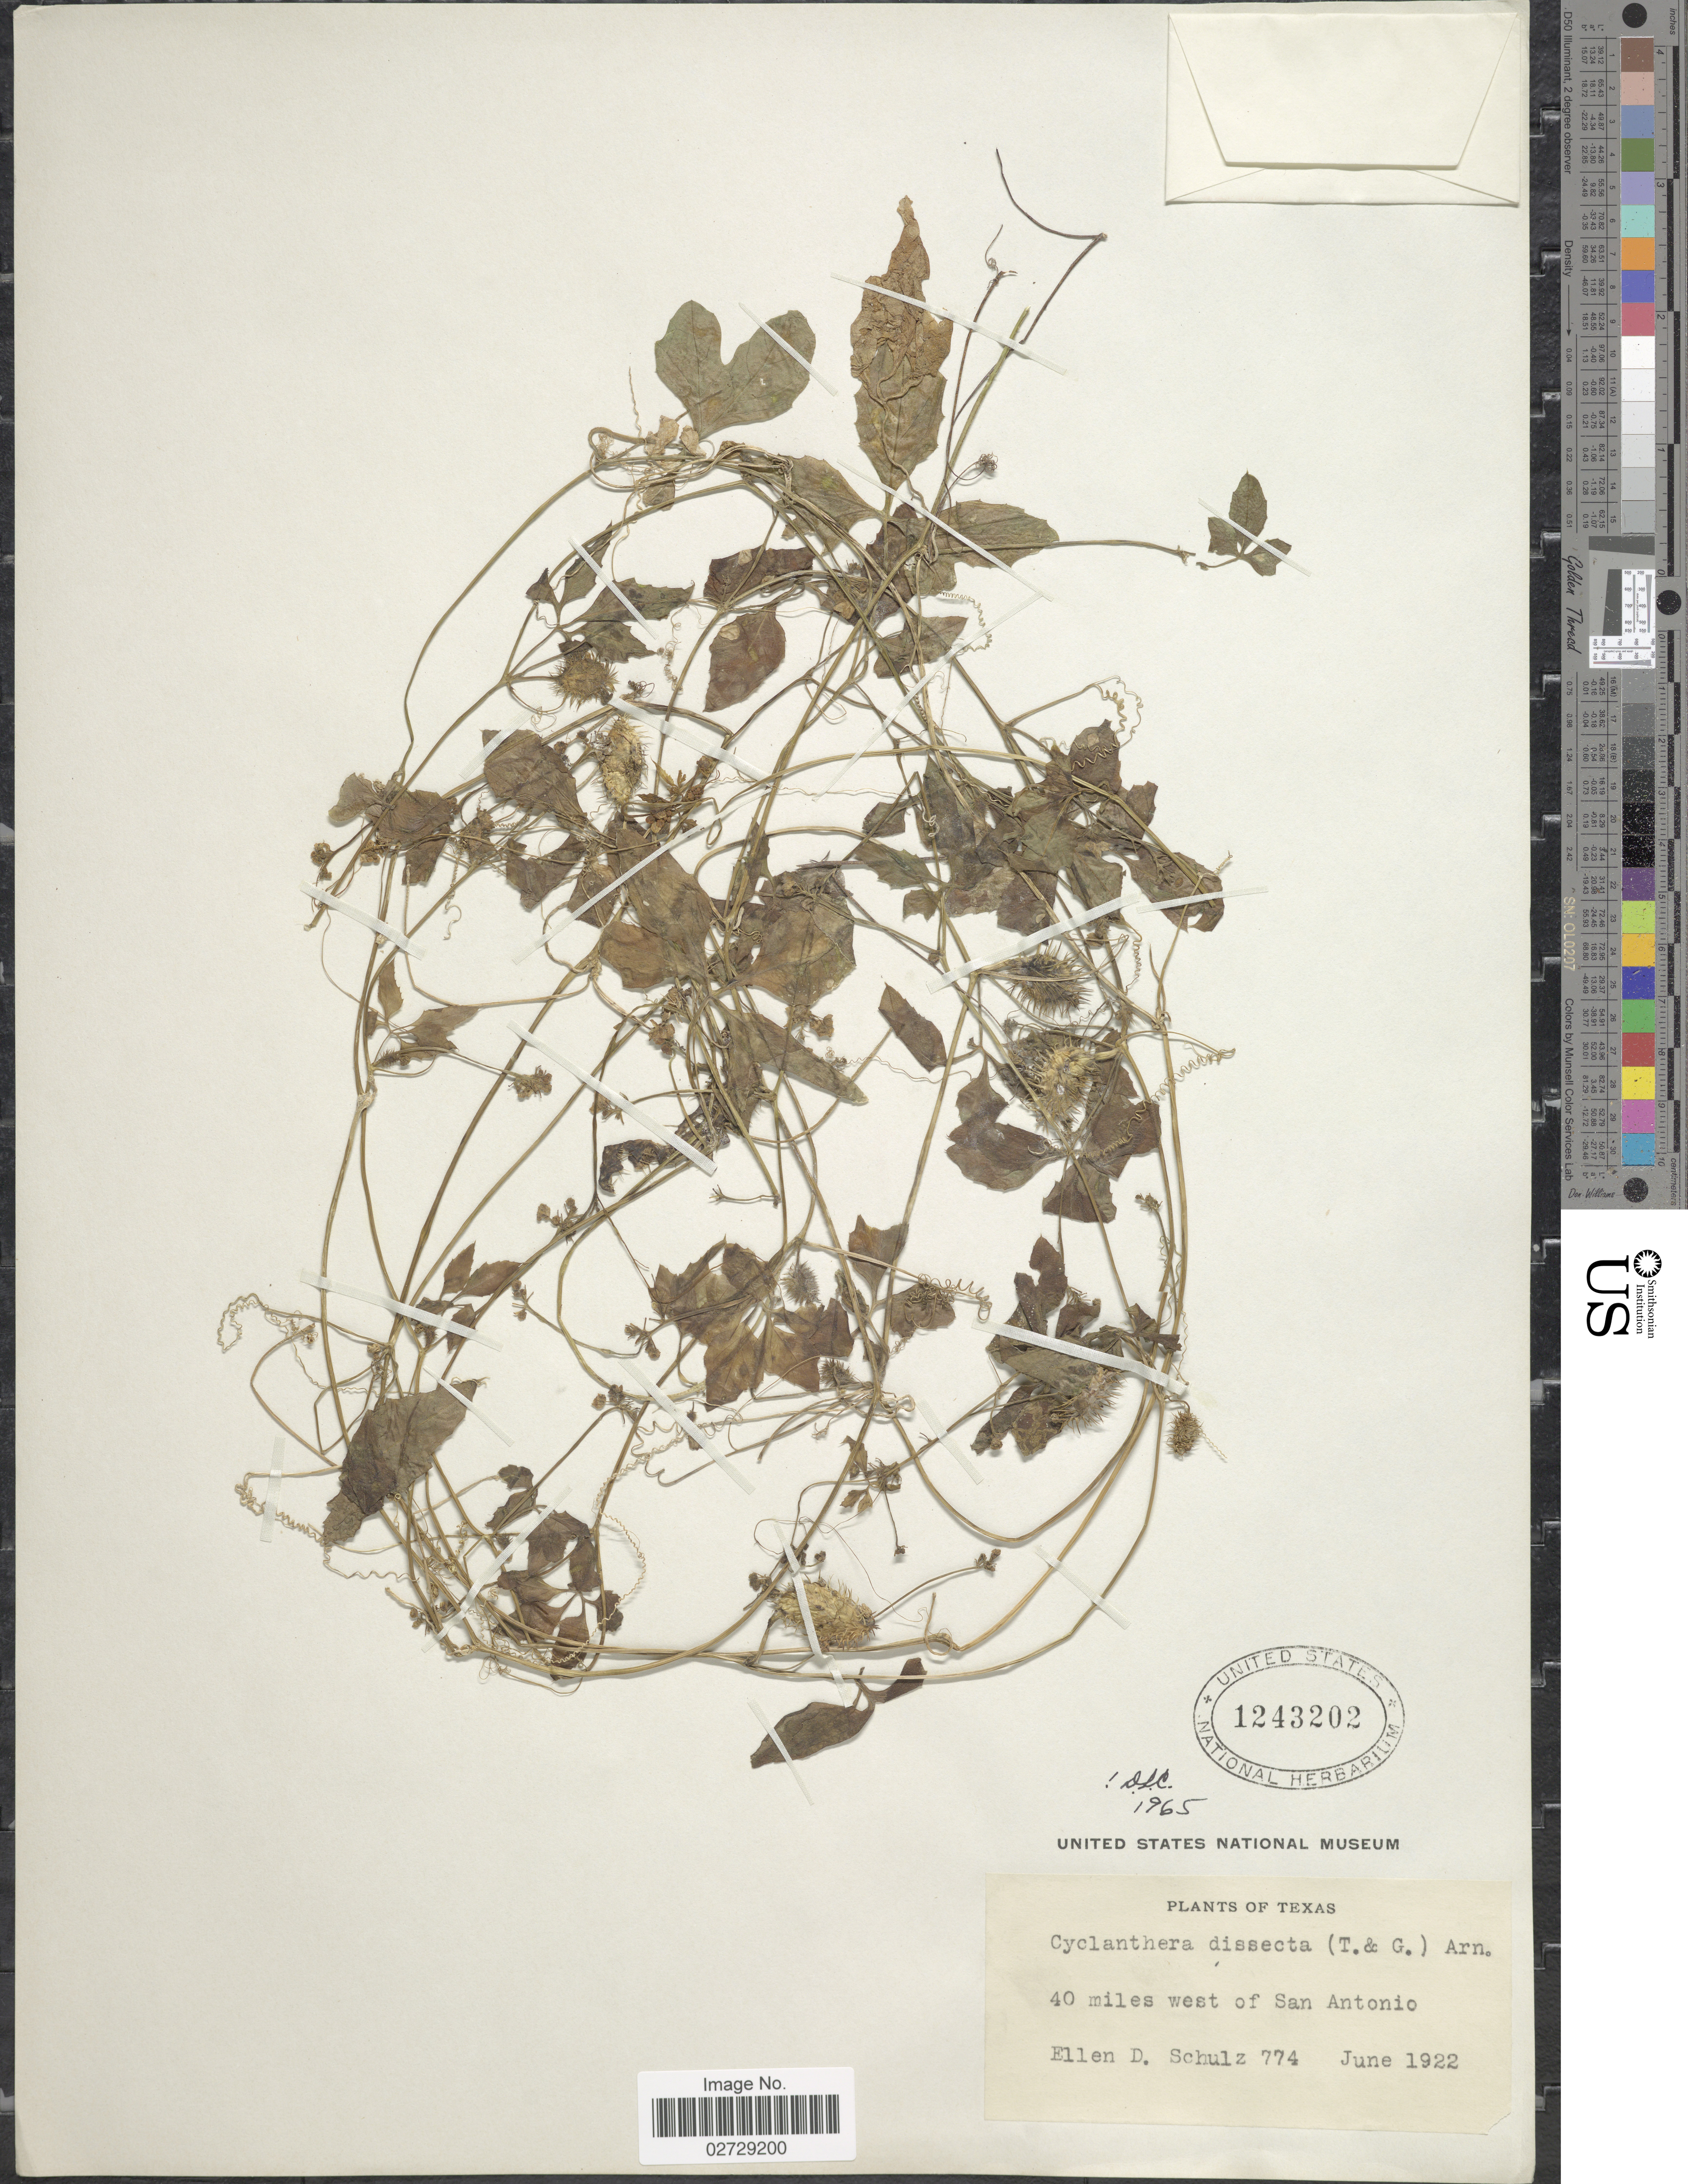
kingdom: Plantae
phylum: Tracheophyta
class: Magnoliopsida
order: Cucurbitales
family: Cucurbitaceae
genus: Cyclanthera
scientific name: Cyclanthera dissecta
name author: (Torr. & A. Gray) Arn.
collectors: E. D. Schulz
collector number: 774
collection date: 1922-06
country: United States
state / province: Texas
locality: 40 miles west of San Antonio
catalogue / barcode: US 1243202